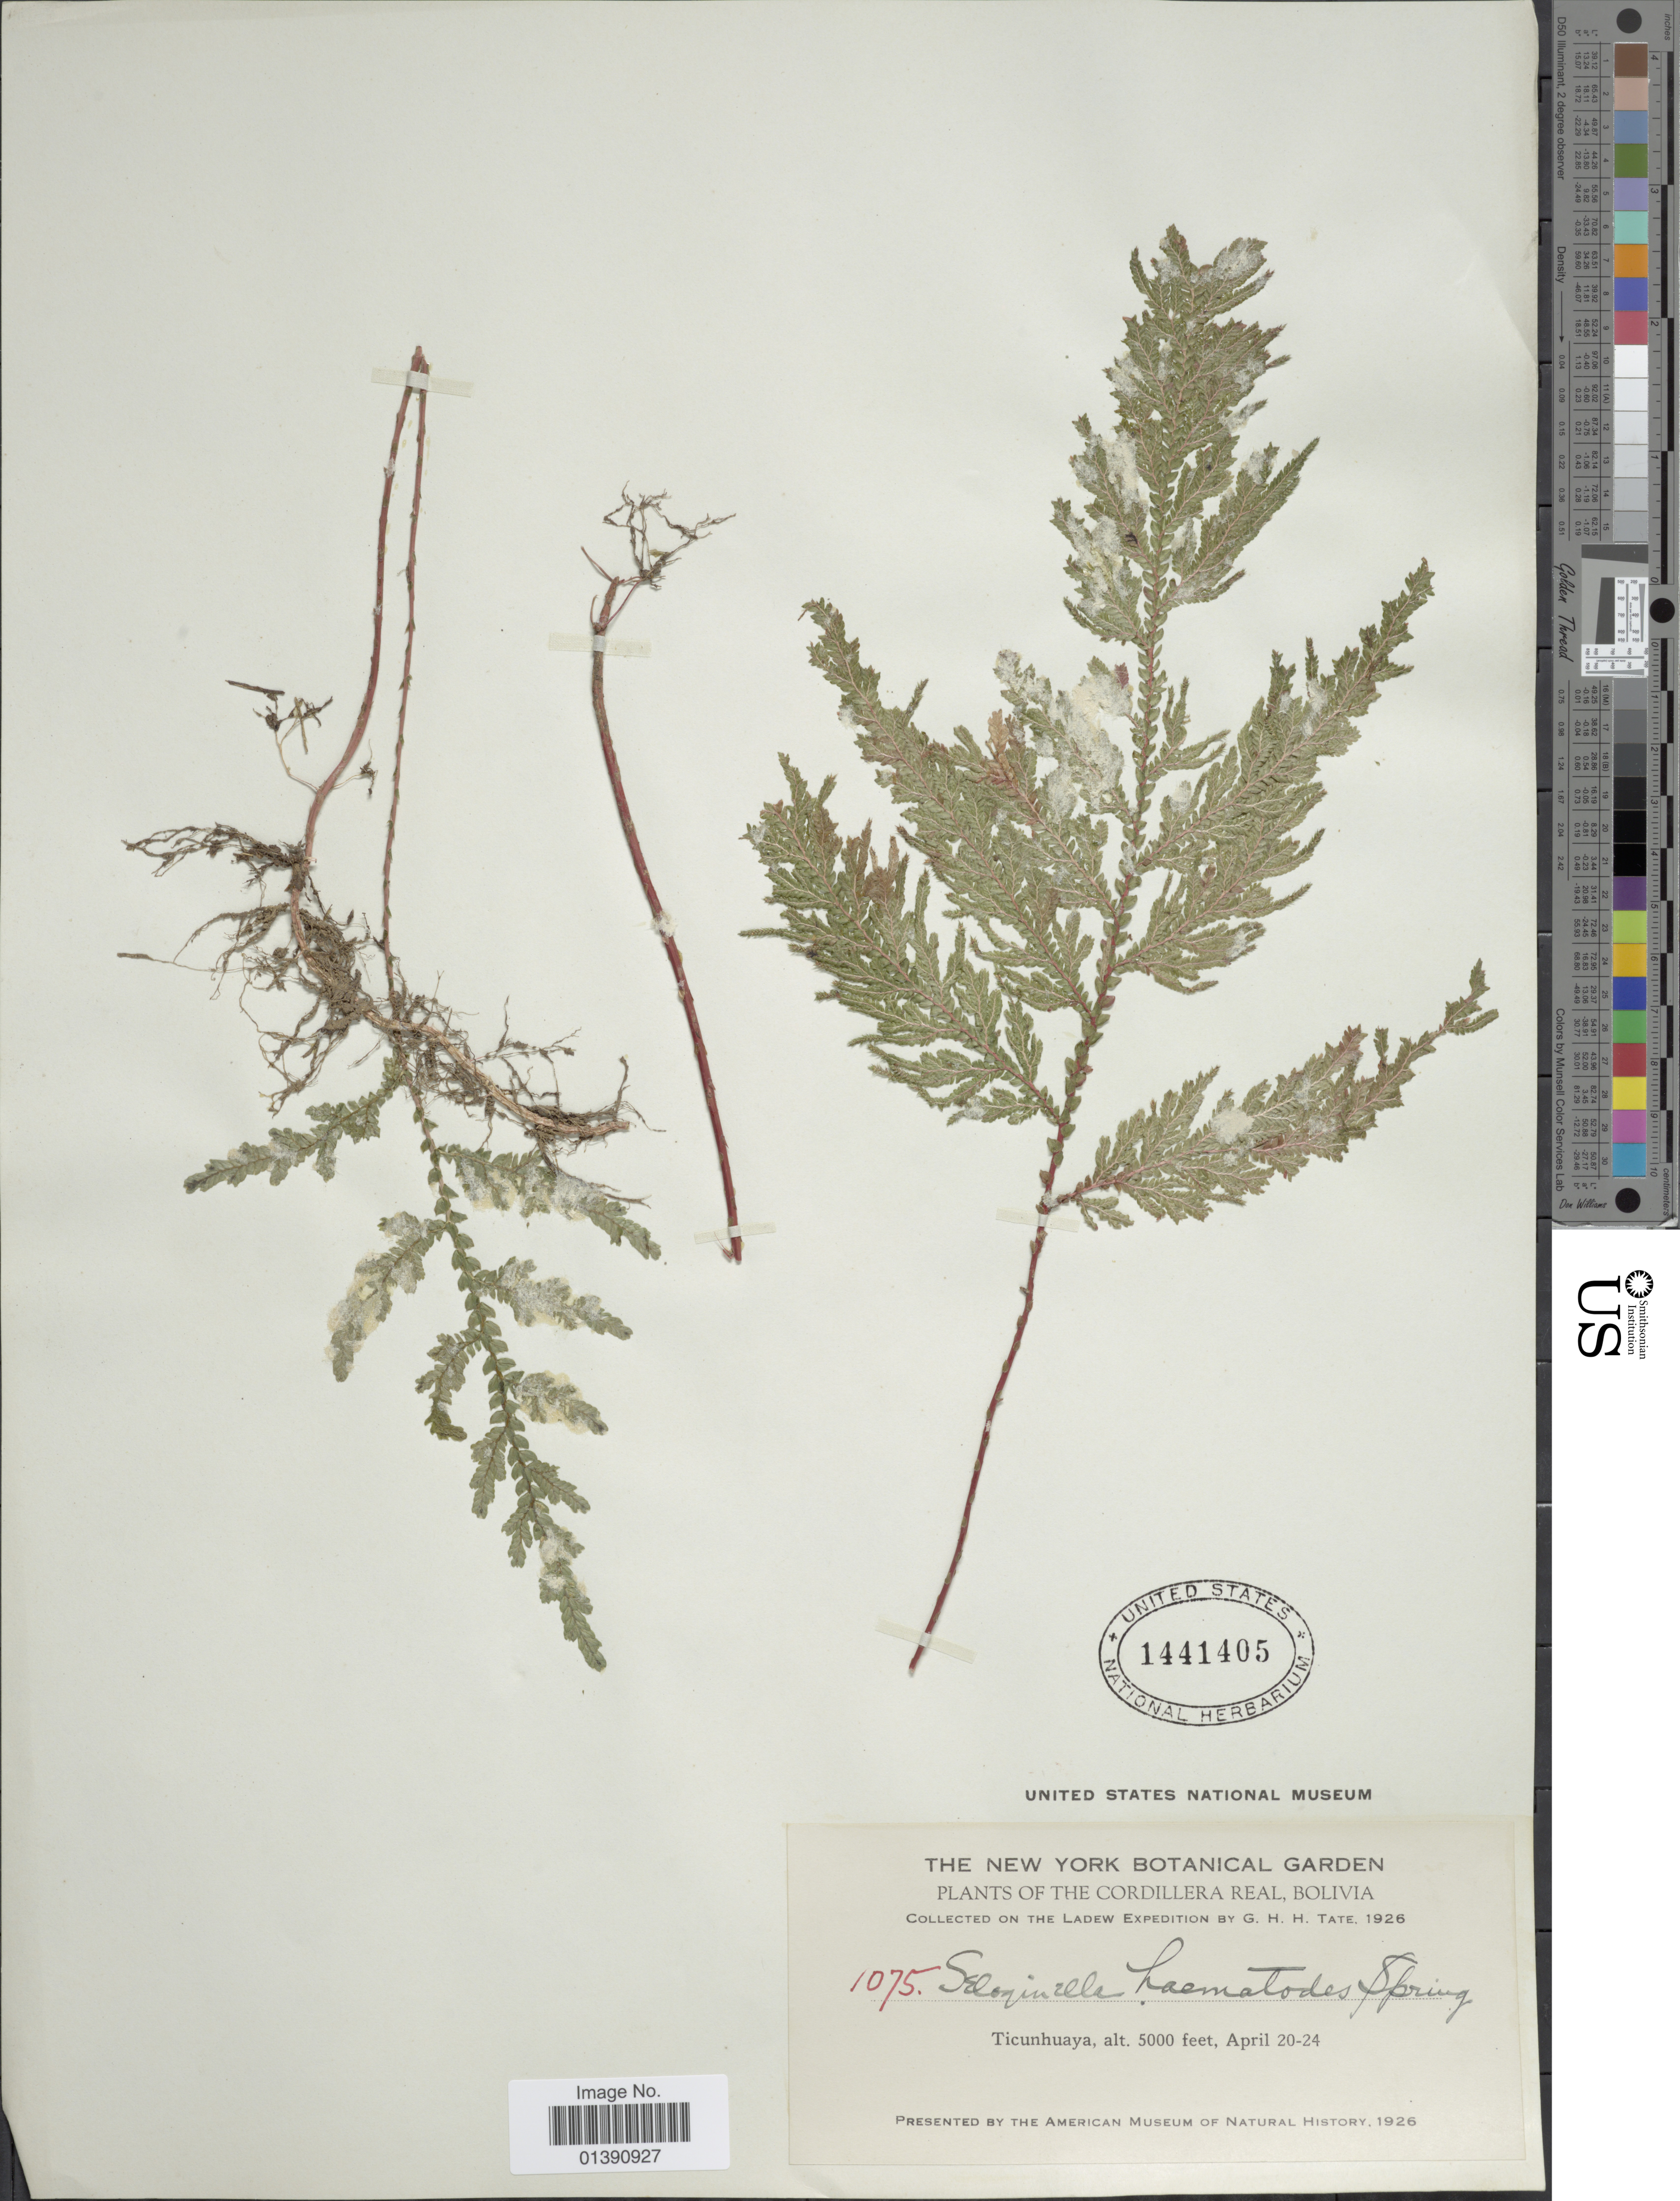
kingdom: Plantae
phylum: Tracheophyta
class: Lycopodiopsida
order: Selaginellales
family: Selaginellaceae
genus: Selaginella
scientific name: Selaginella haematodes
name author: (Kunze) Spring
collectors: G. Tate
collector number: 1075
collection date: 1926-04-20/1926-04-24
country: Bolivia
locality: The Cordillera Real, Ticunhuaya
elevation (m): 1524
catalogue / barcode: US 1441405